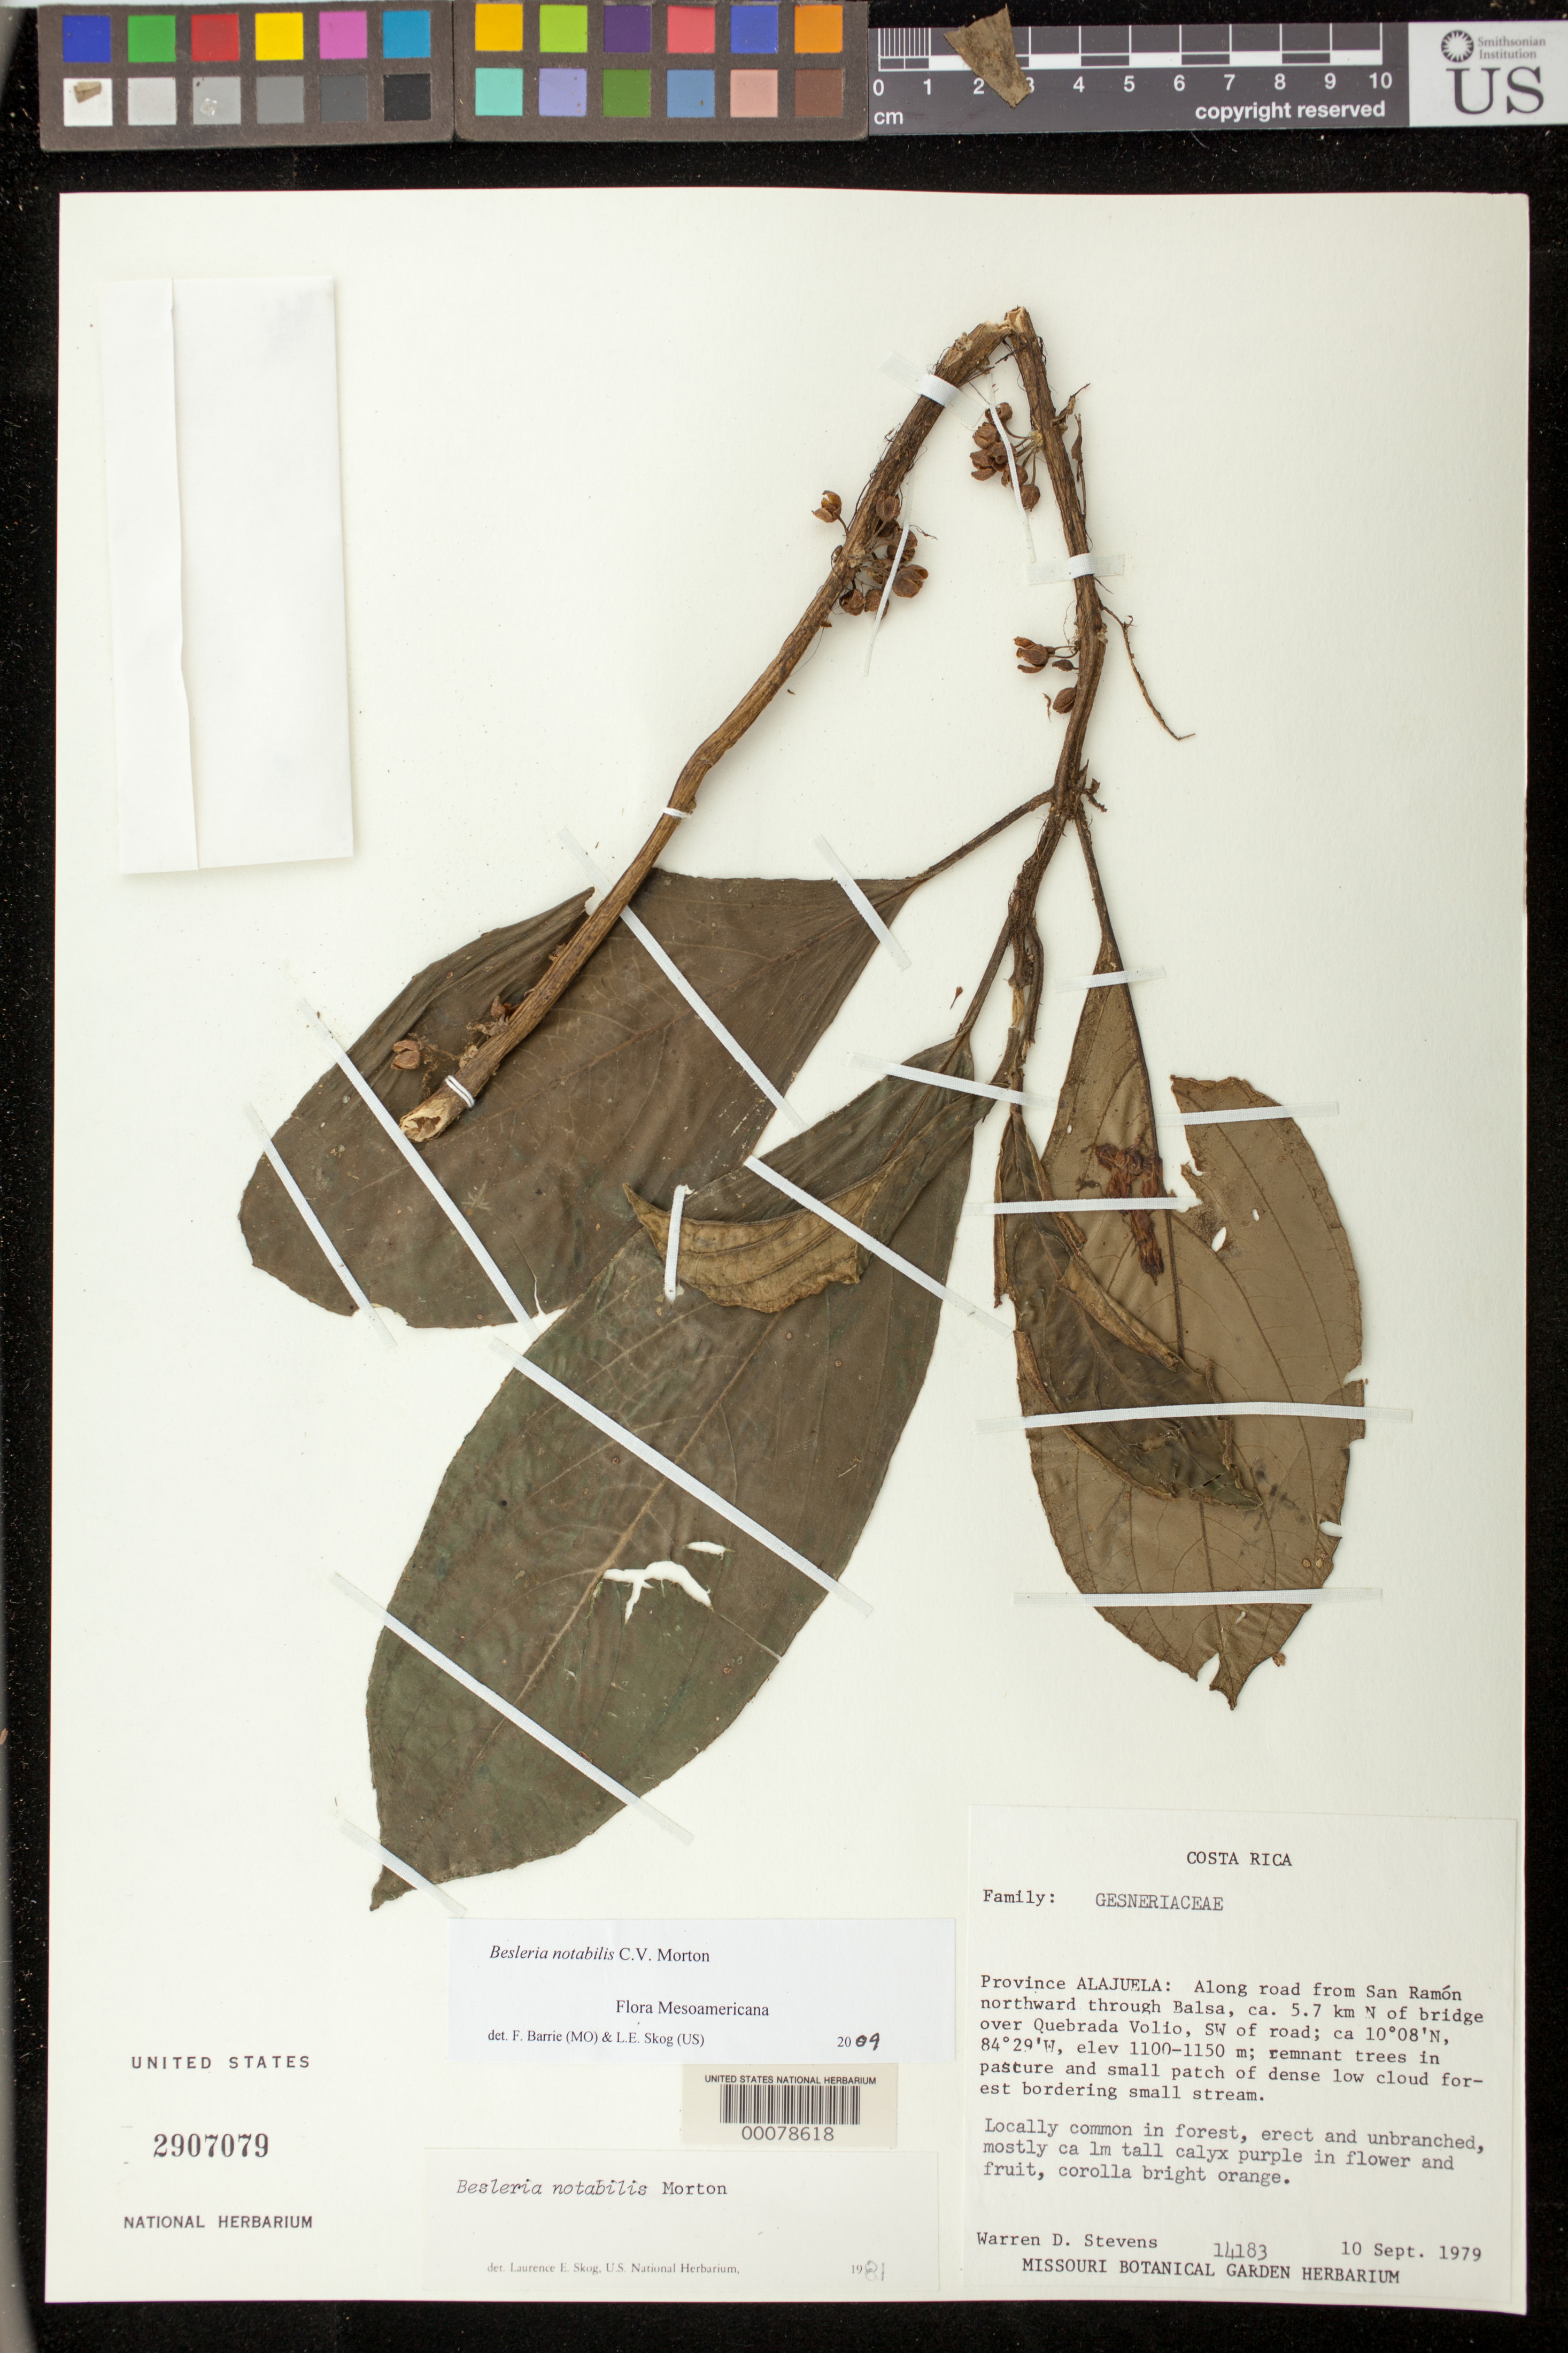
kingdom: Plantae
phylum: Tracheophyta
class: Magnoliopsida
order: Lamiales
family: Gesneriaceae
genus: Besleria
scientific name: Besleria notabilis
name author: C.V. Morton in Standl.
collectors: W. D. Stevens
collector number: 14183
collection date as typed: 10 Sep 1979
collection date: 1979-09-10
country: Costa Rica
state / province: Alajuela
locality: Along road from San Ramon northward through Balsa, about 5.7 km N of bridge over Quebrada Volio, SW of road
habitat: Remnant trees in pasture & small patch of dense low cloud forest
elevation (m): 1100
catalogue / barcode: US 2907079